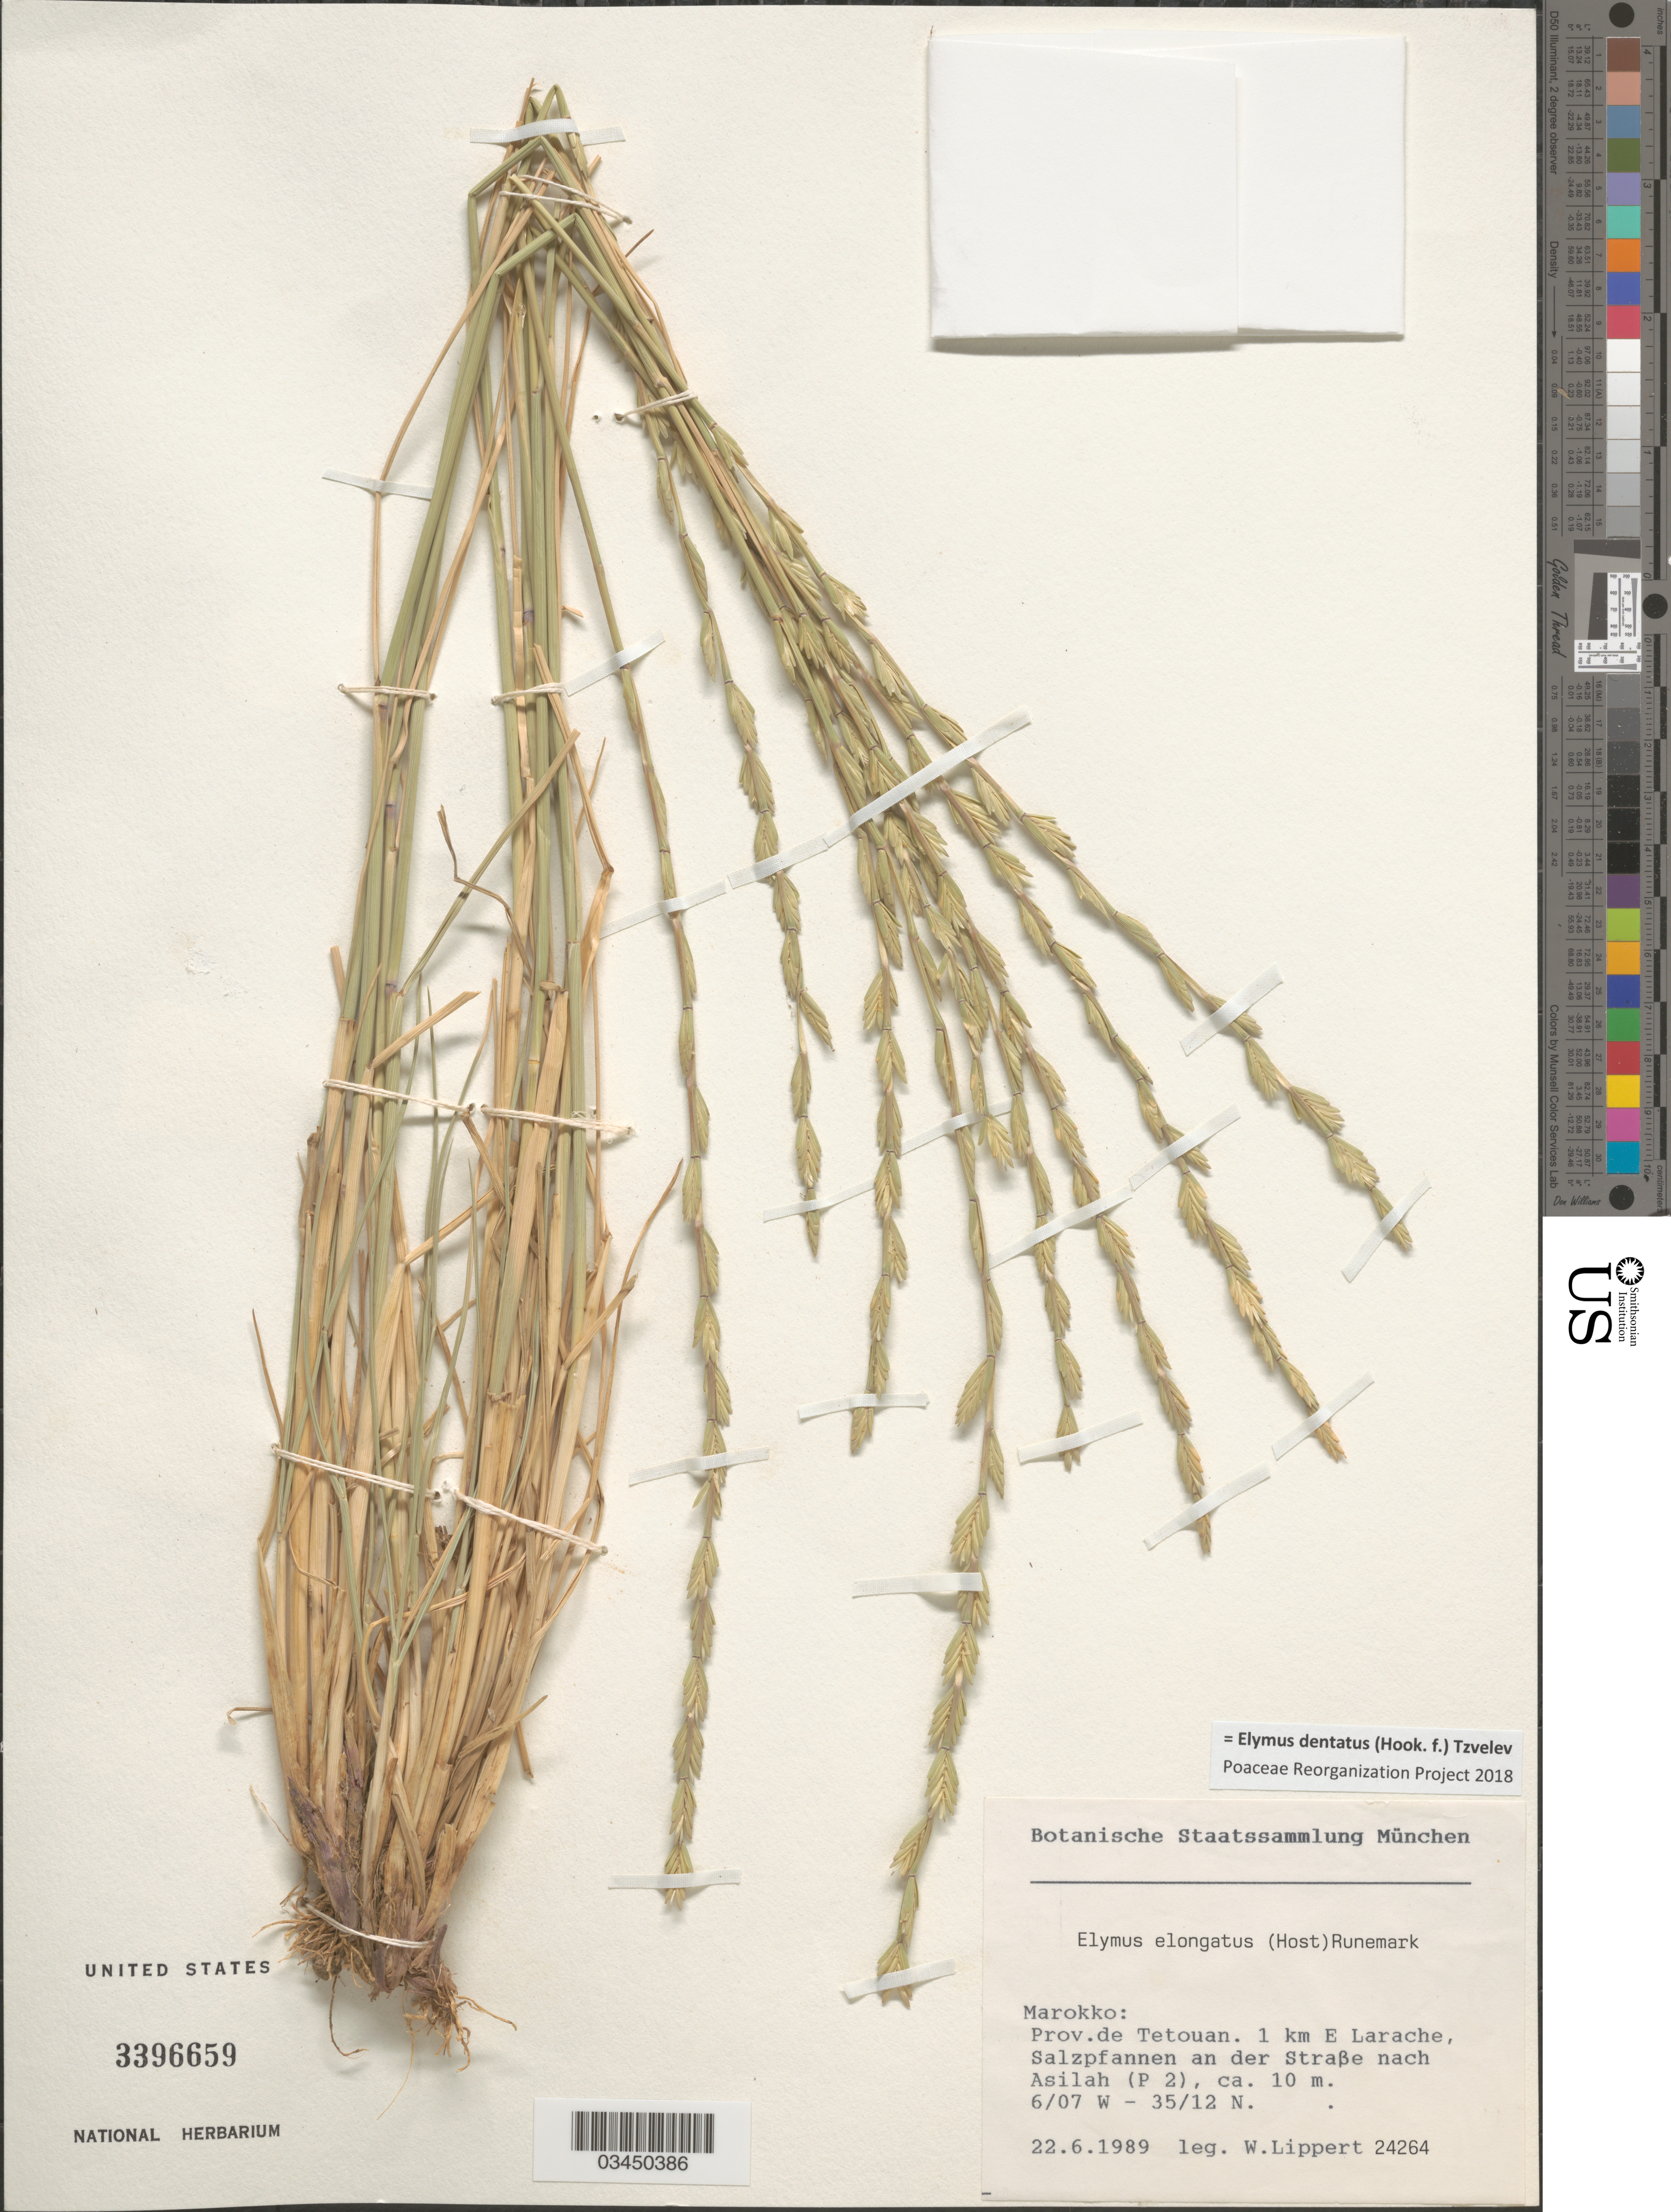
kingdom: Plantae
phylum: Tracheophyta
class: Liliopsida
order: Poales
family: Poaceae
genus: Elymus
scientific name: Elymus dentatus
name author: (Hook. f.) Tzvelev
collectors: W. Lippert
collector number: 24264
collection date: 1989-06-22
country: Morocco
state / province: Tanger-Tétouan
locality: Prov. de Tetouan. 1 km E Larache, Salzpfannen an der Straße nach Asilah (P 2).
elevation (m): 10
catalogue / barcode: US 3396659